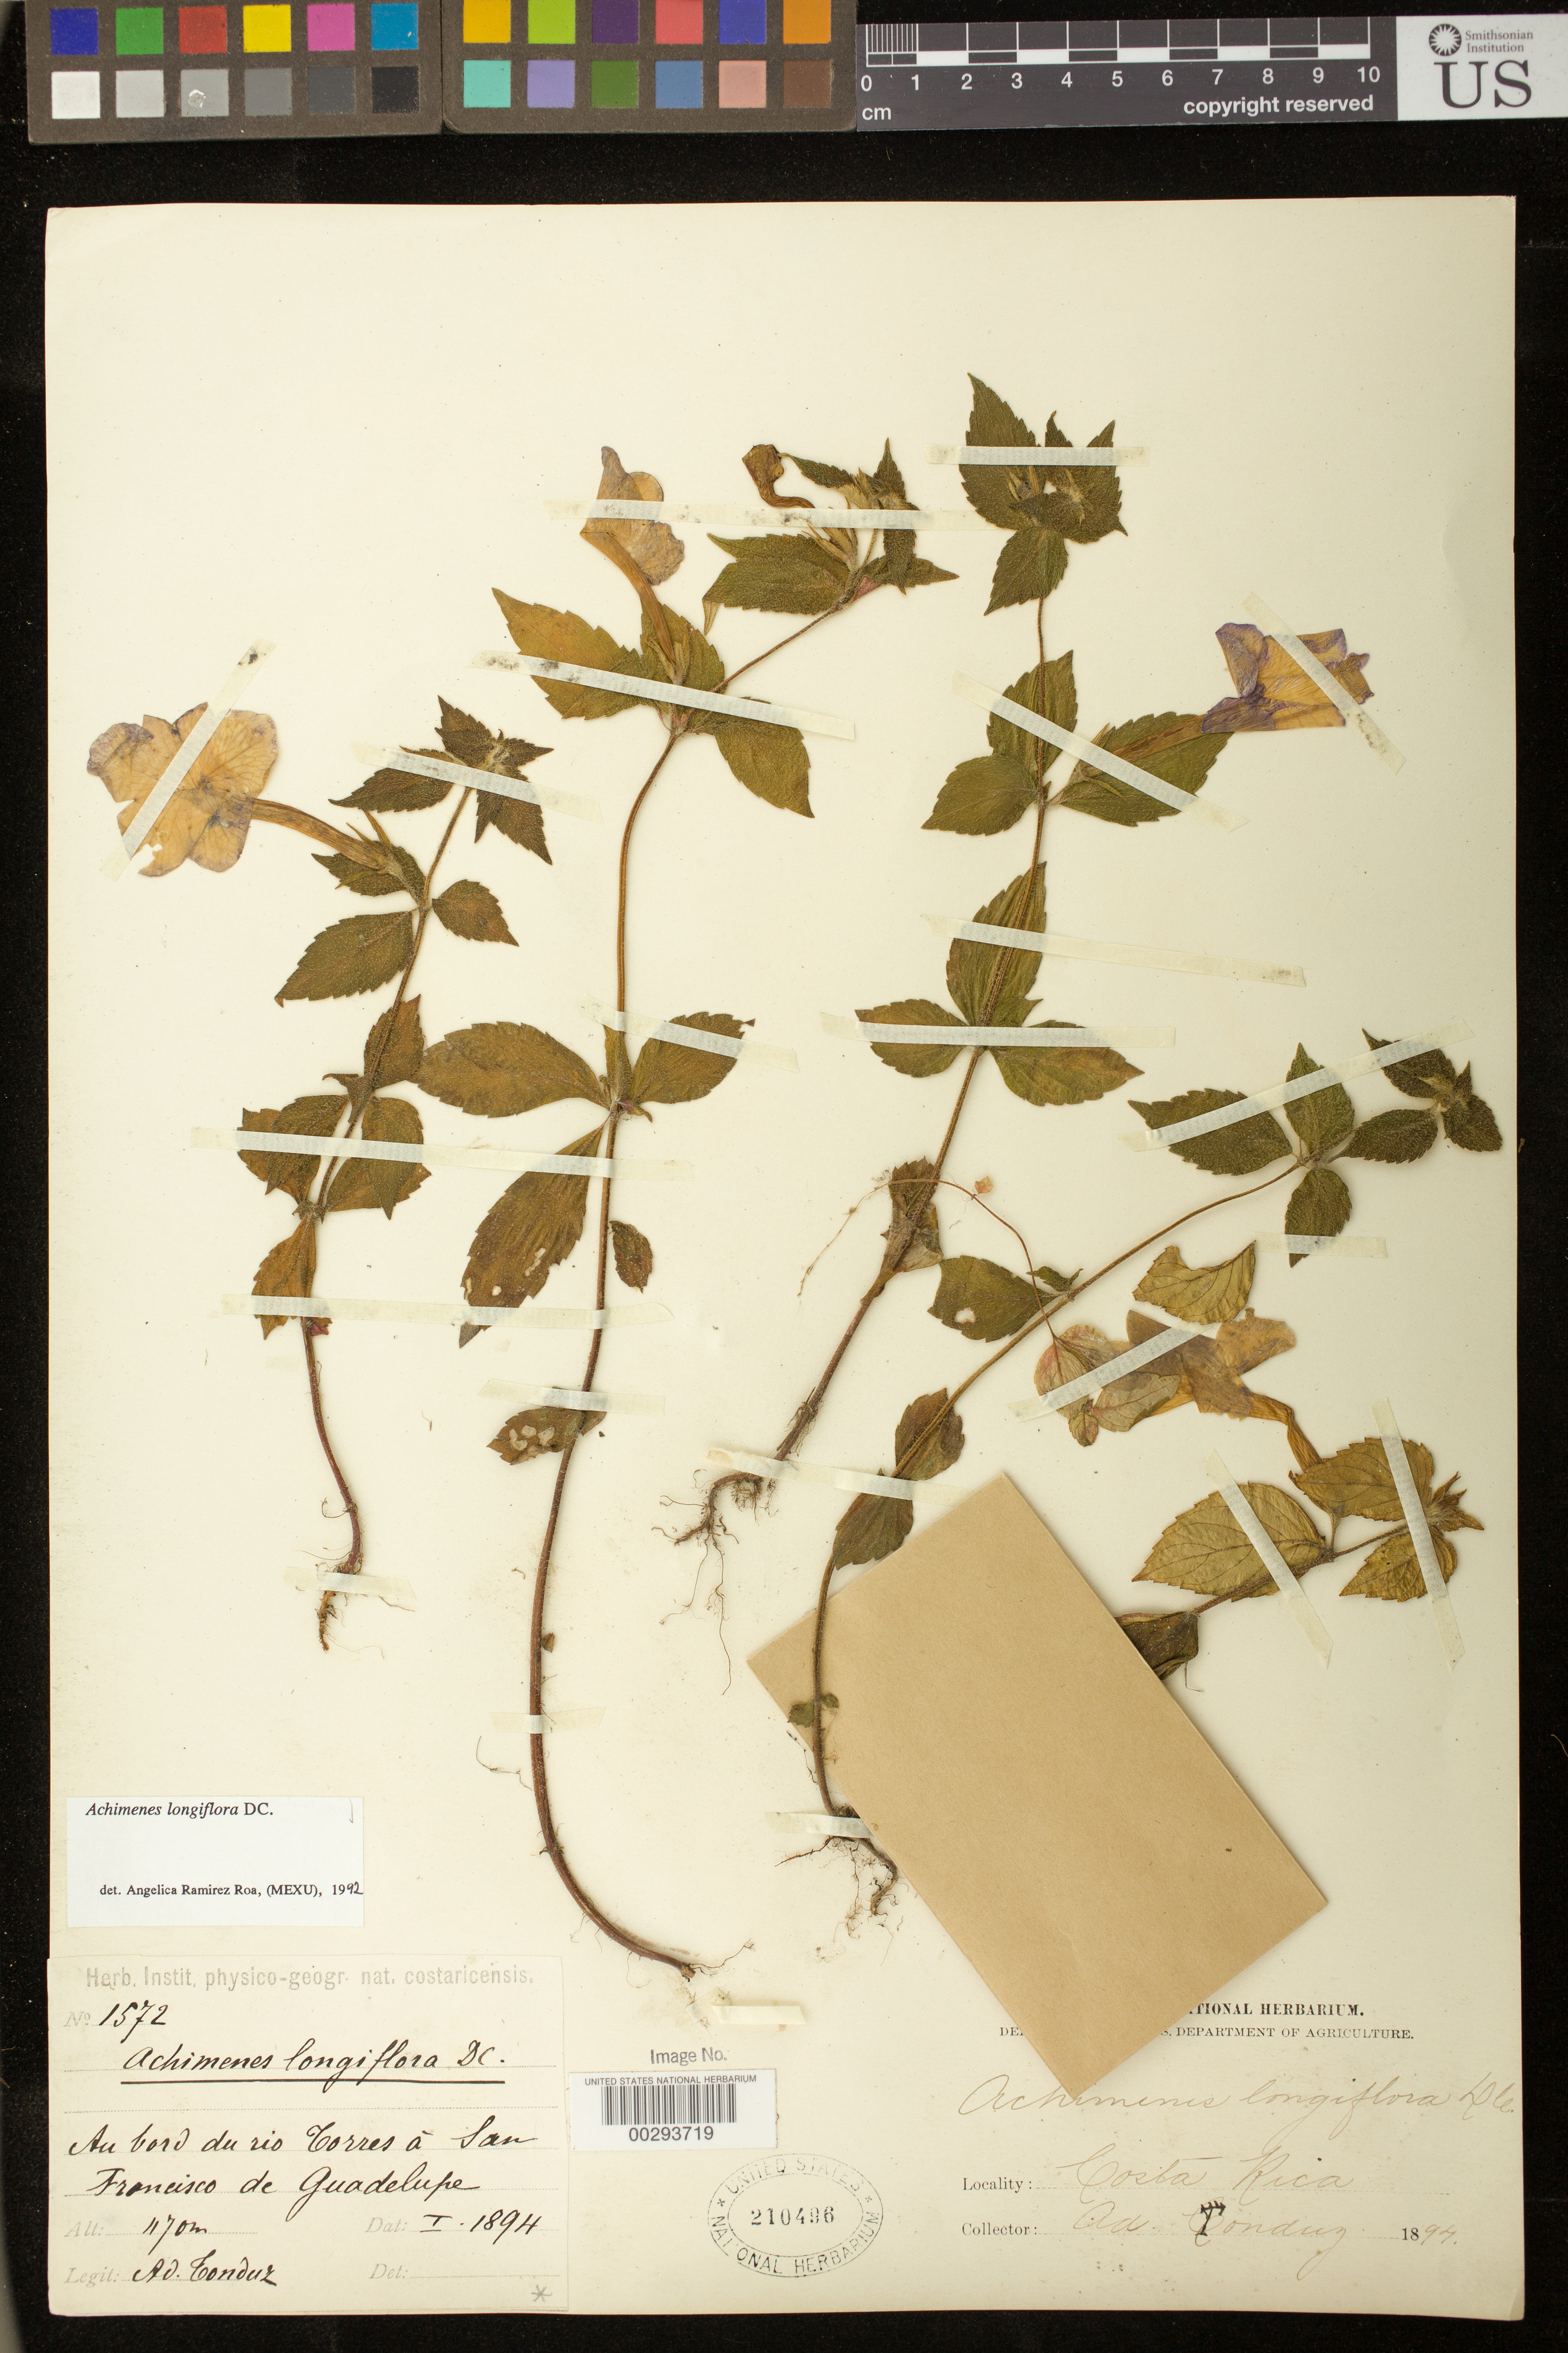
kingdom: Plantae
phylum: Tracheophyta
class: Magnoliopsida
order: Lamiales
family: Gesneriaceae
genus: Achimenes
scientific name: Achimenes longiflora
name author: DC.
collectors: A. Tonduz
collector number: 1572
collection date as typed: Jan 1894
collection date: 1894-01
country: Costa Rica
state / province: San José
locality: Au bord du rio Torres à San Francisco de Guadalupe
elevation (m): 1170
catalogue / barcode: US 210496